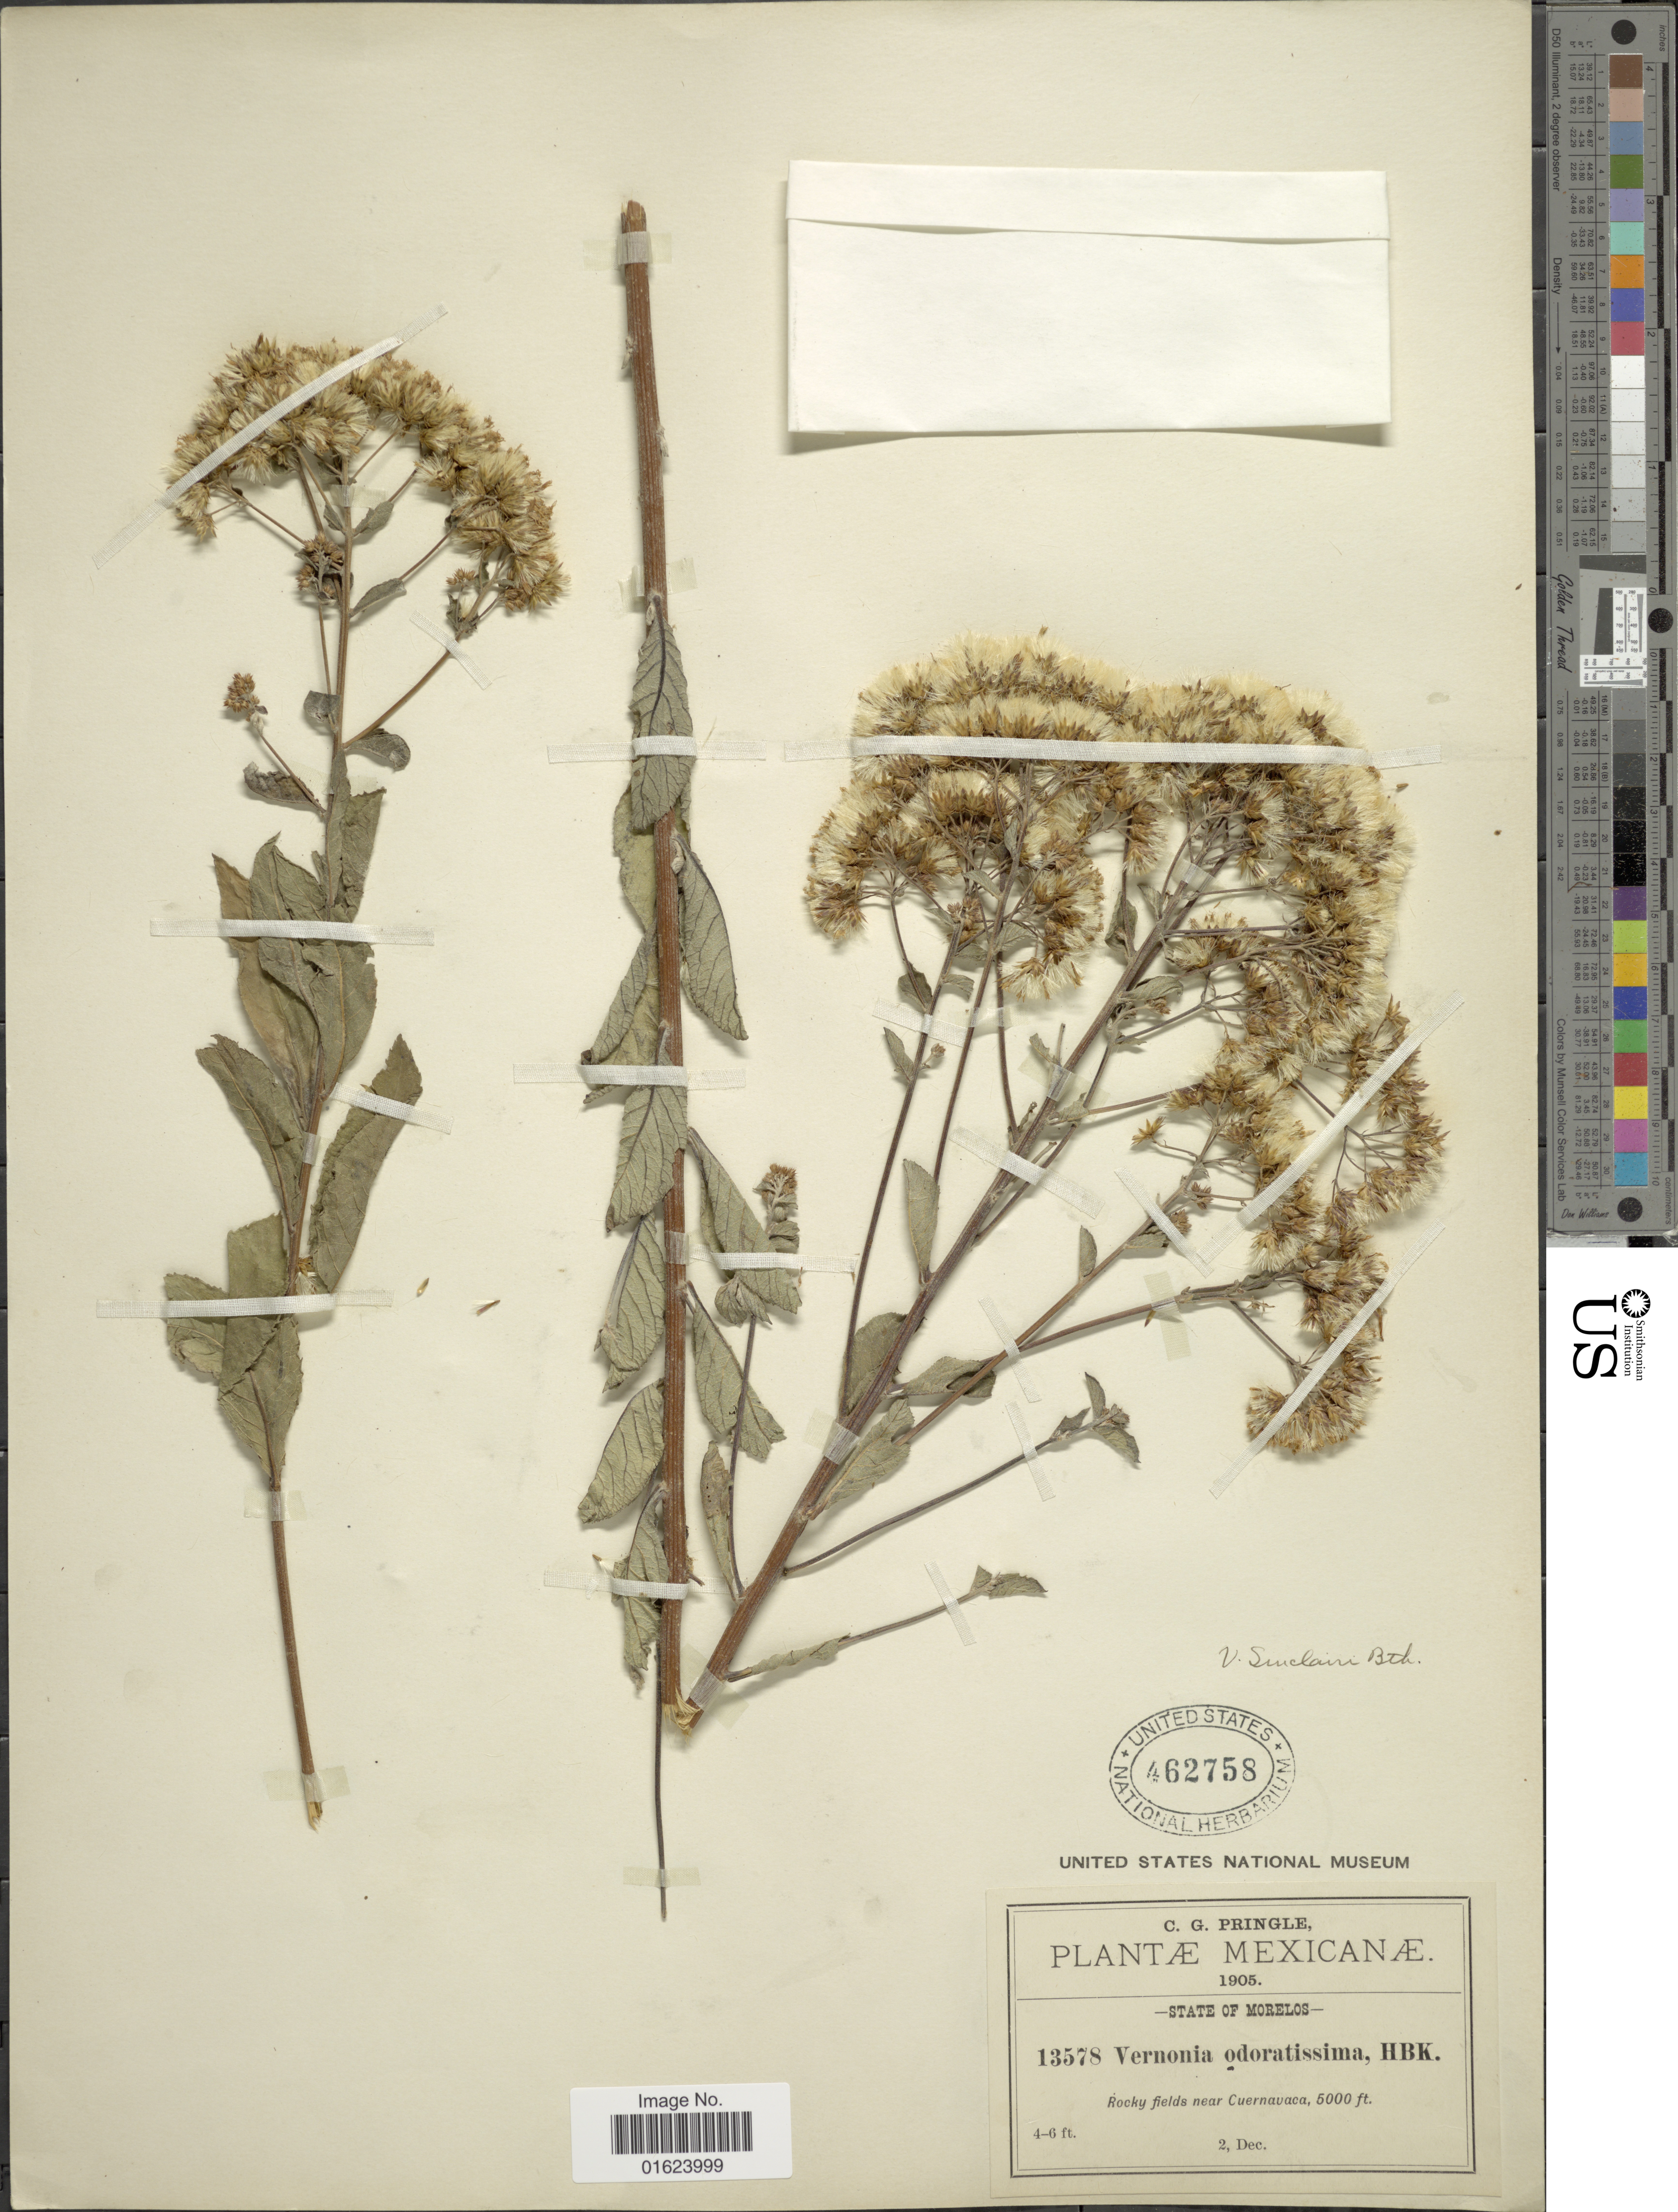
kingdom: Plantae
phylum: Tracheophyta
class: Magnoliopsida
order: Asterales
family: Asteraceae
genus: Vernonanthura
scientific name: Vernonanthura sinclairii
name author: (Benth.) H. Rob.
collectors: C. G. Pringle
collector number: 13578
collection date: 1905-12-02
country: Mexico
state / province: Morelos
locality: Rocky fields near Cuernavaca.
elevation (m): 1524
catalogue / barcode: US 462758